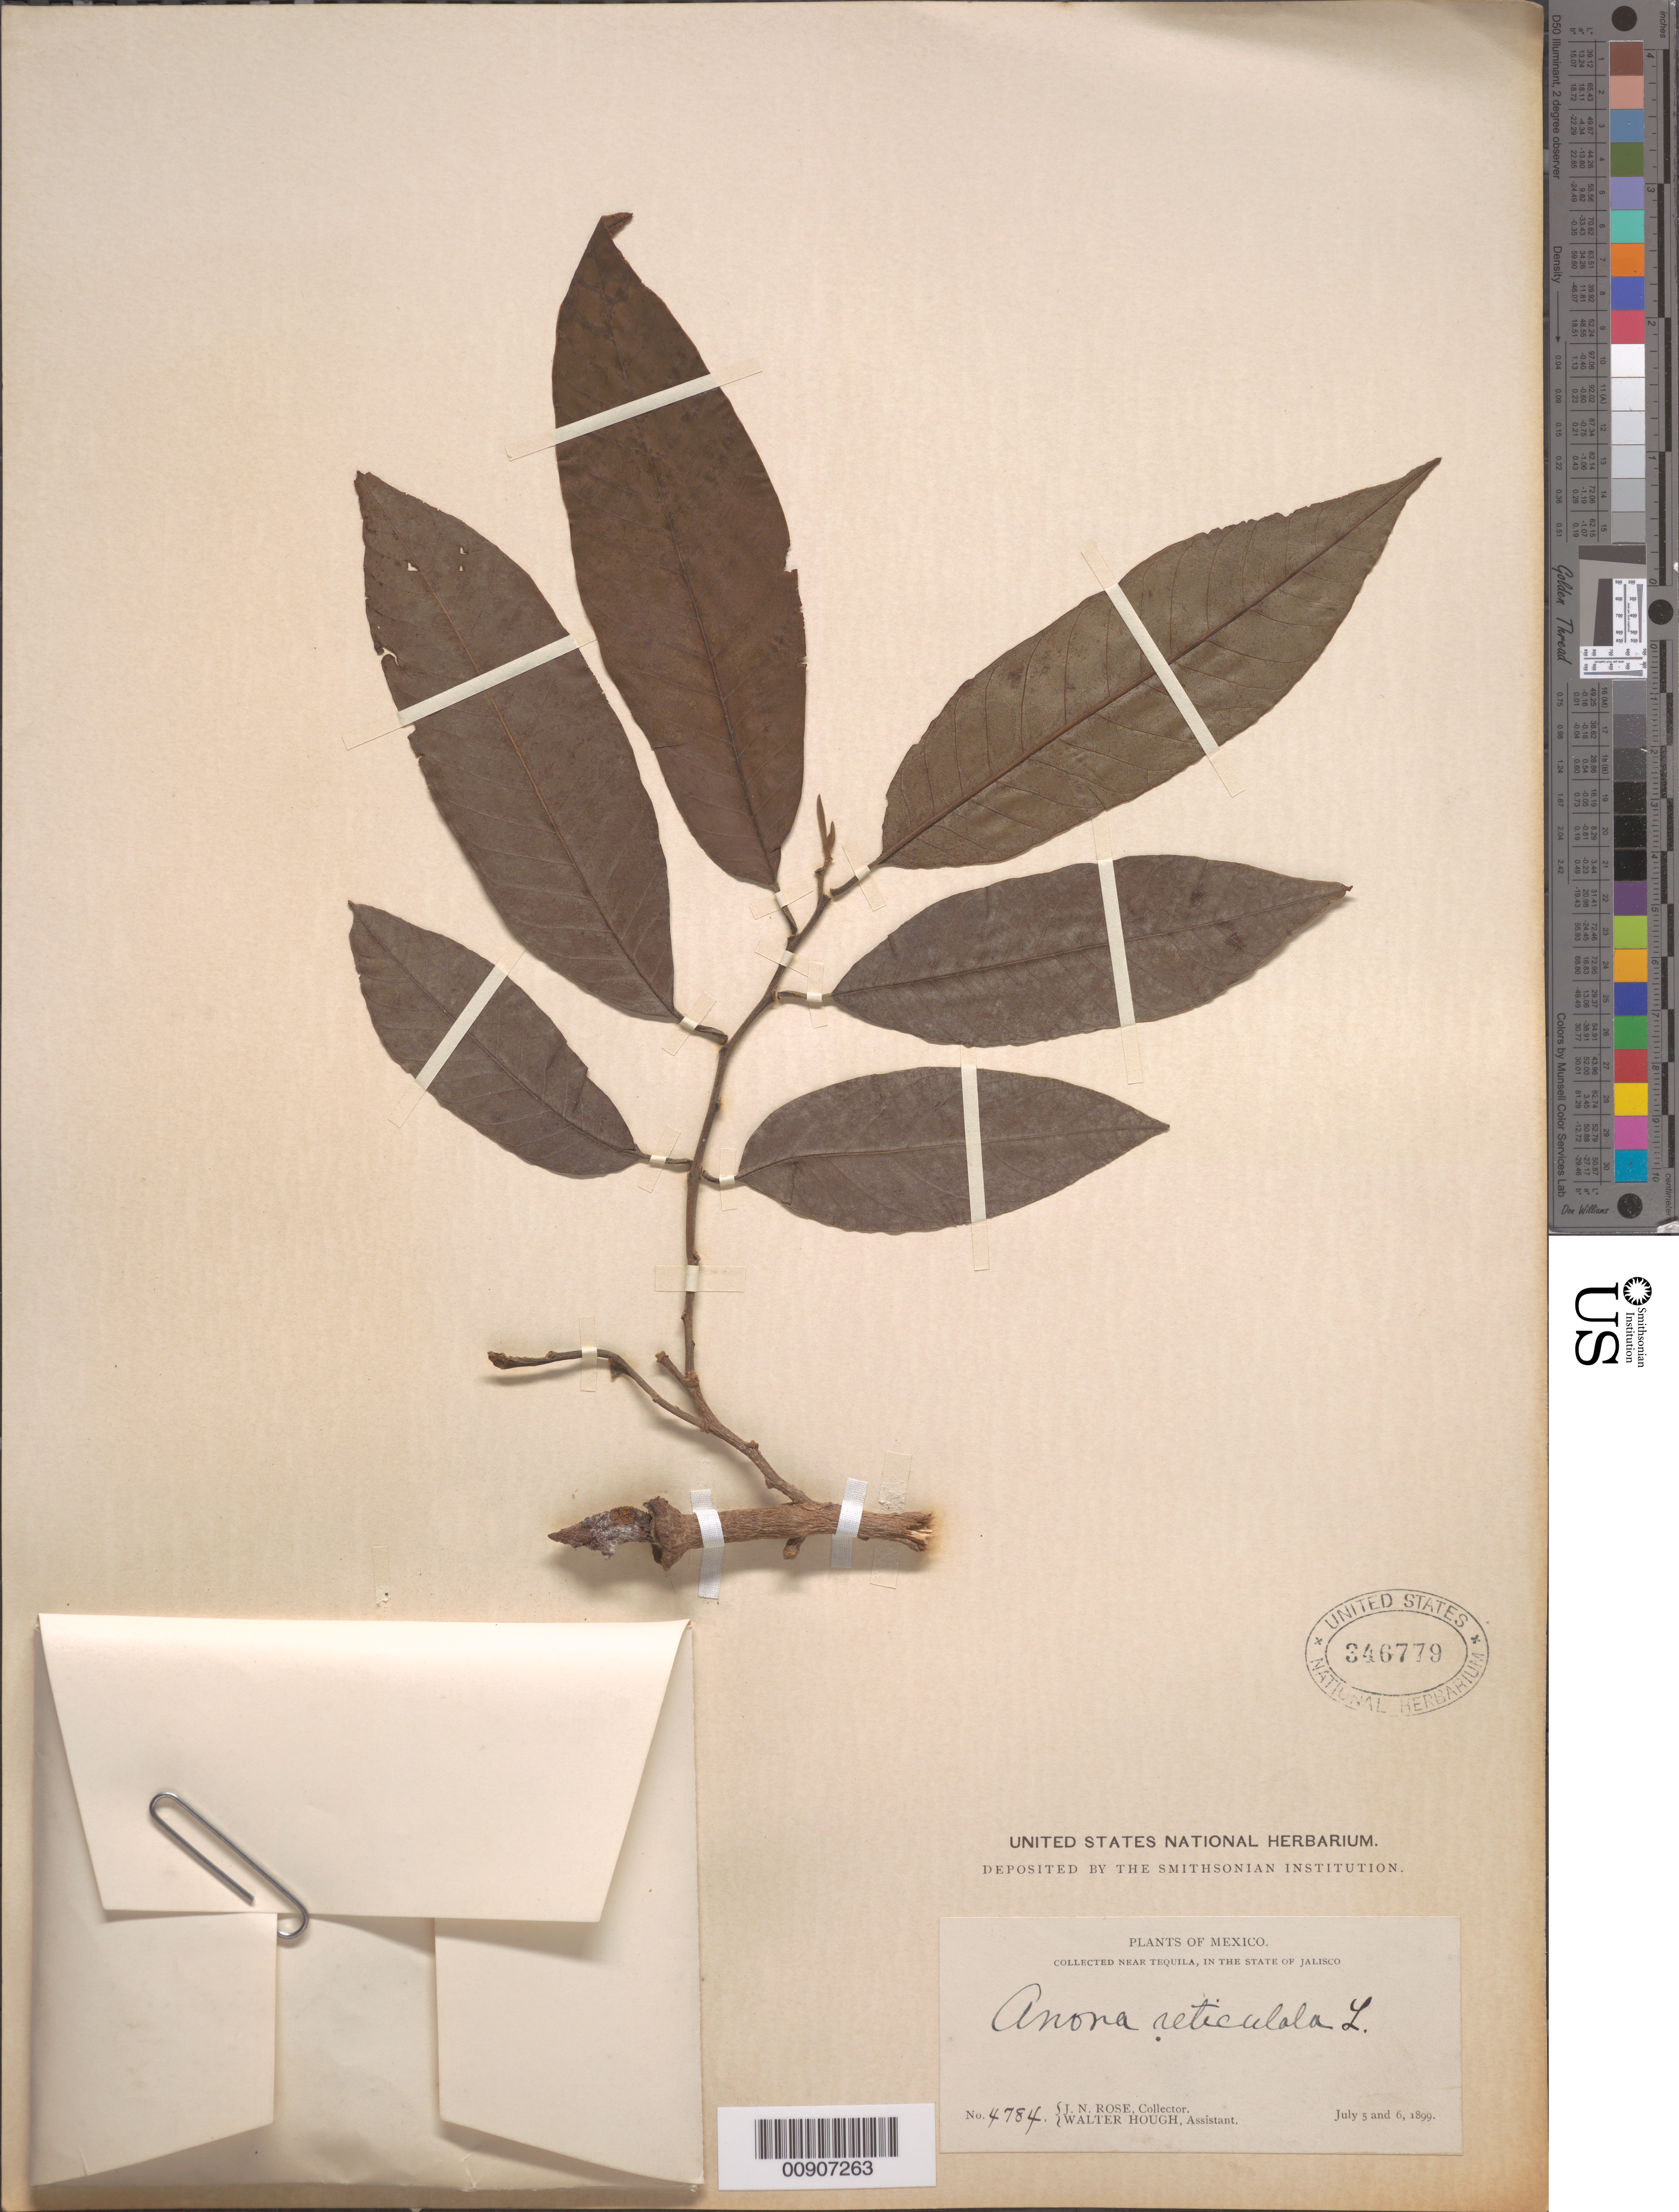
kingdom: Plantae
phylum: Tracheophyta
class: Magnoliopsida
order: Magnoliales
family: Annonaceae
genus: Annona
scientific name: Annona reticulata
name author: L.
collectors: J. N. Rose & W. Hough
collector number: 4784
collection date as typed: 05 Jul 1899 to 06 Jul 1899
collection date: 1899-07-05/1899-07-06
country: Mexico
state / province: Jalisco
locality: Near Tequila, in the State of Jalisco.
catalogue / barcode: US 346779